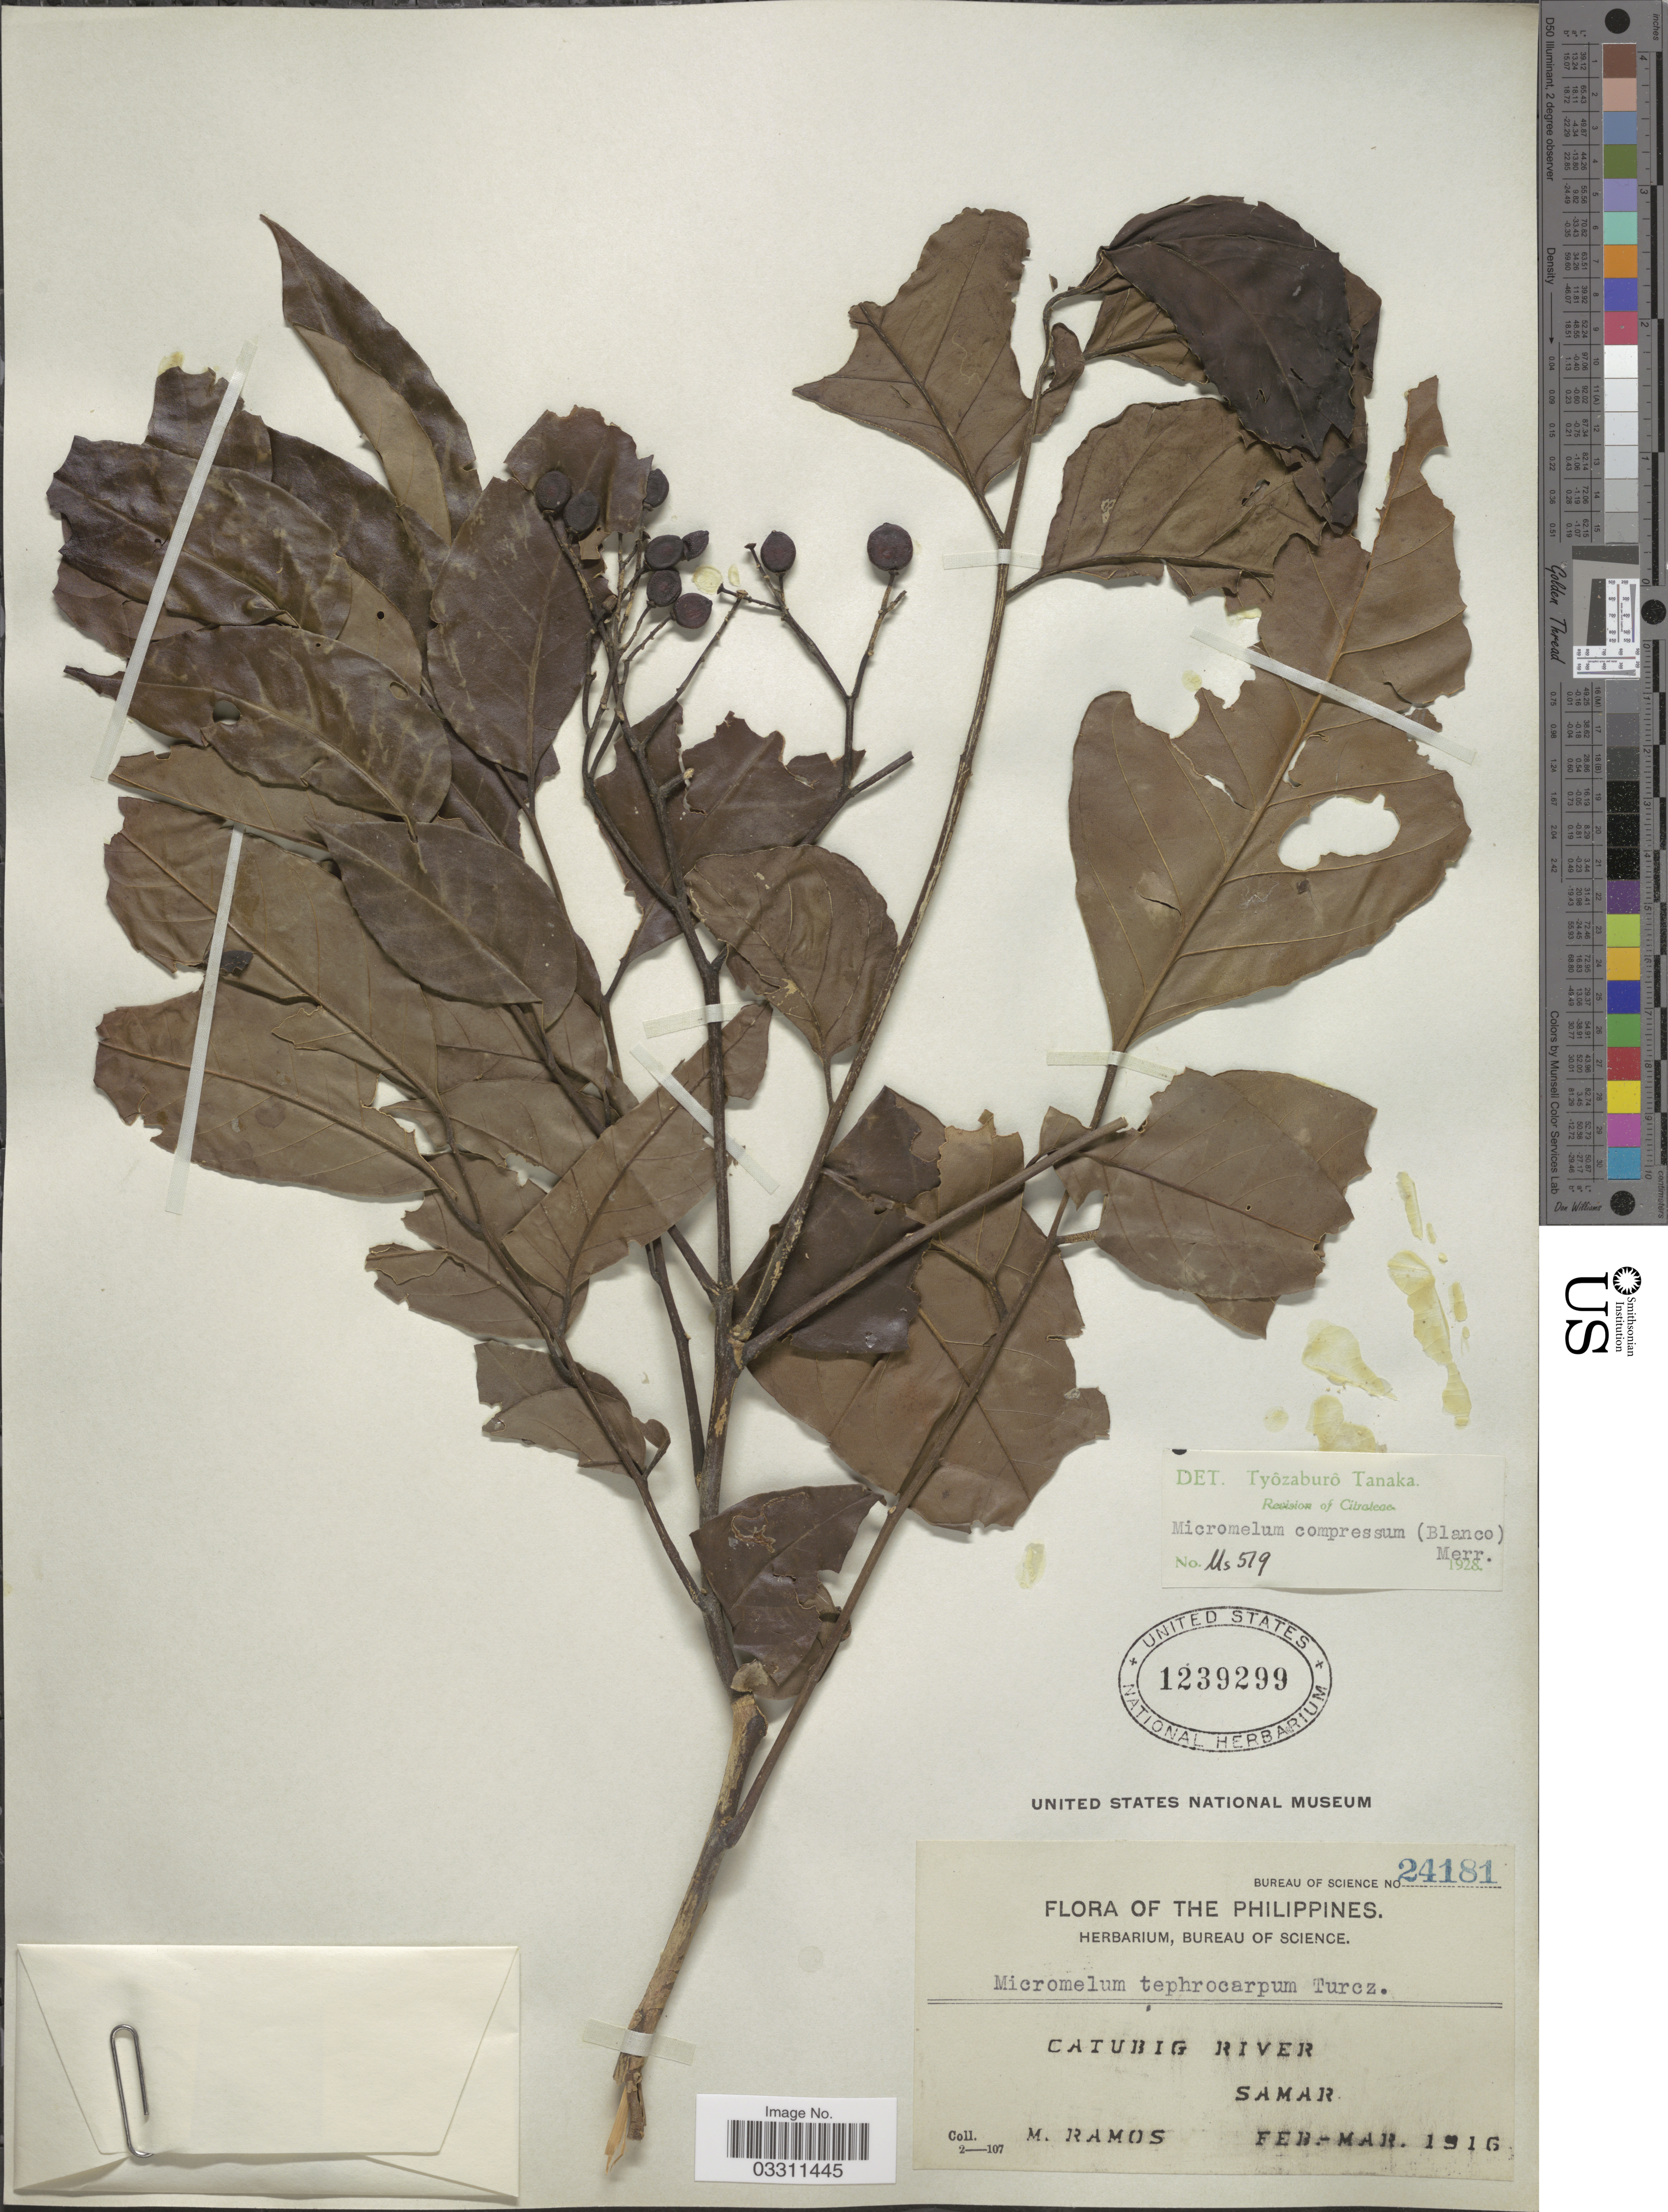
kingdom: Plantae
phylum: Tracheophyta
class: Magnoliopsida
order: Sapindales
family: Rutaceae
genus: Micromelum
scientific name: Micromelum compressum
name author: (Blanco) Merr.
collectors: M. Ramos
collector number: Bureau of Science 24181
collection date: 1916-02/1916-03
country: Philippines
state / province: Eastern Visayas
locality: Catubig River, Samar.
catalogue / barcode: US 1239299